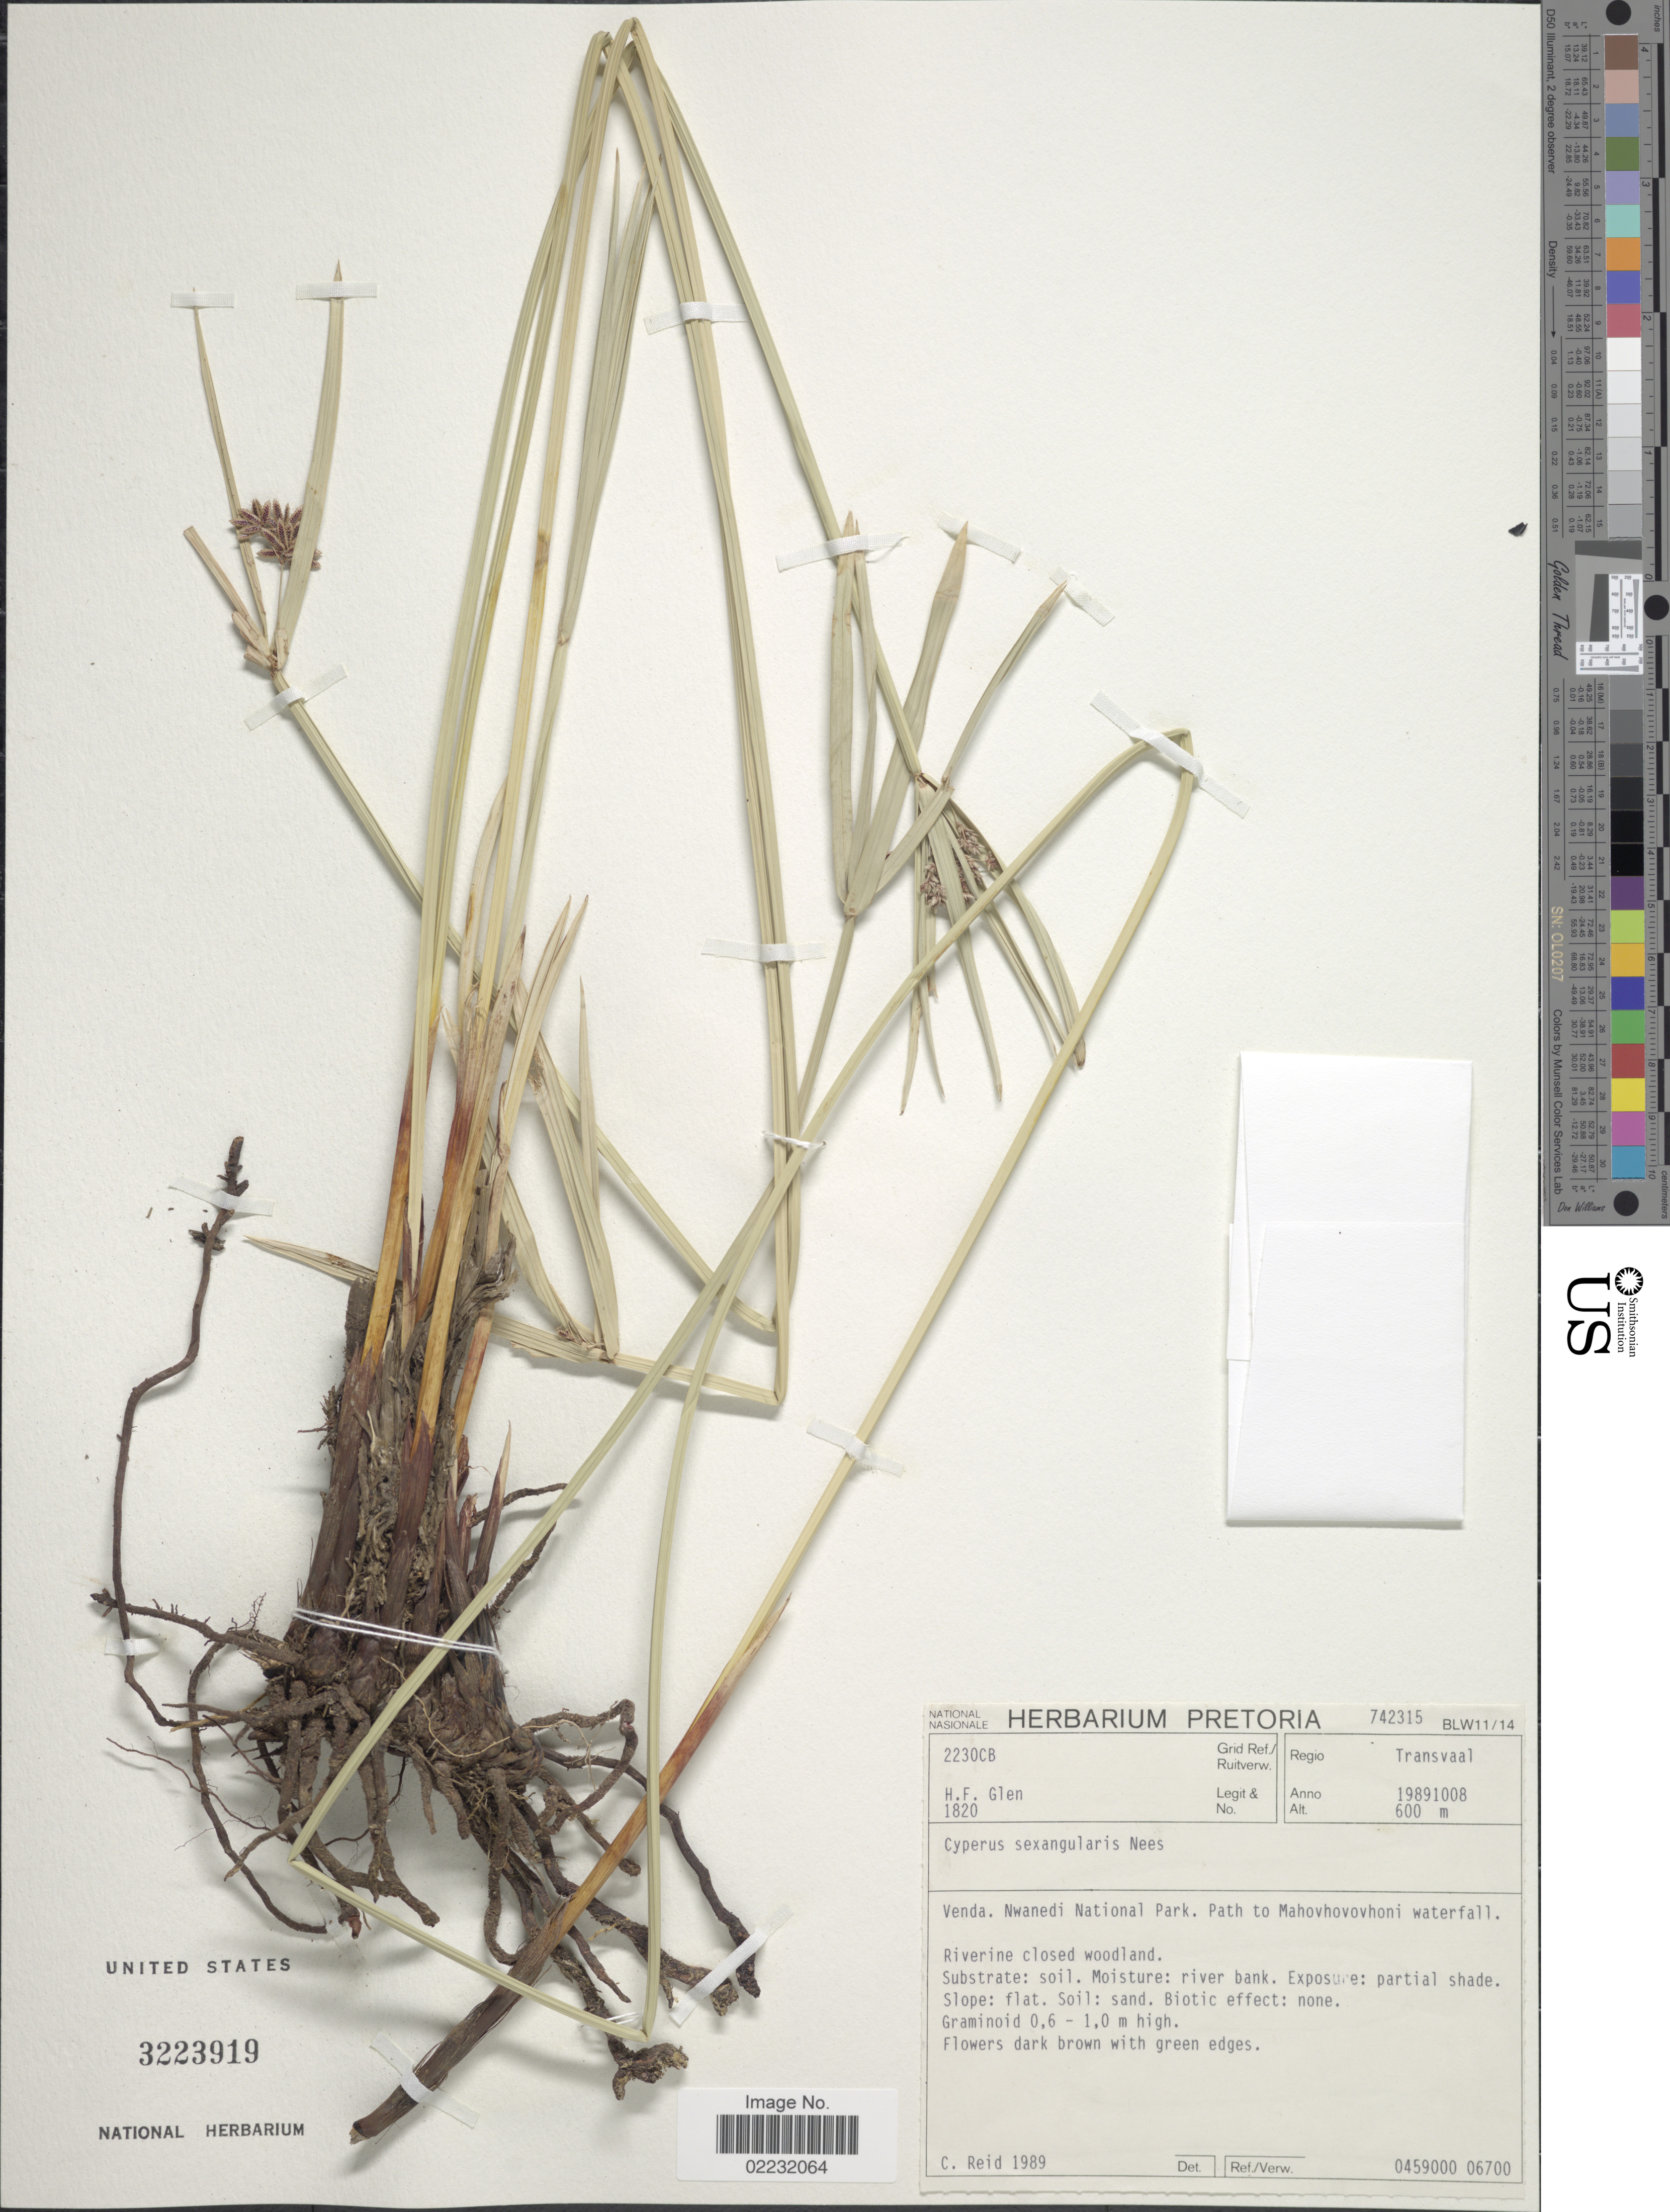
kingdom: Plantae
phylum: Tracheophyta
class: Liliopsida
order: Poales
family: Cyperaceae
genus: Cyperus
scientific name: Cyperus sexangularis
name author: Nees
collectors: H. F. Glen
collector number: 1820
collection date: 1989-10-08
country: South Africa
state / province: Limpopo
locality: Transvaal, Venda, Nwanedi National Park, path to Mahovhovohoni waterfall, riverine closed woodland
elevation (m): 600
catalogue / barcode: US 3223919